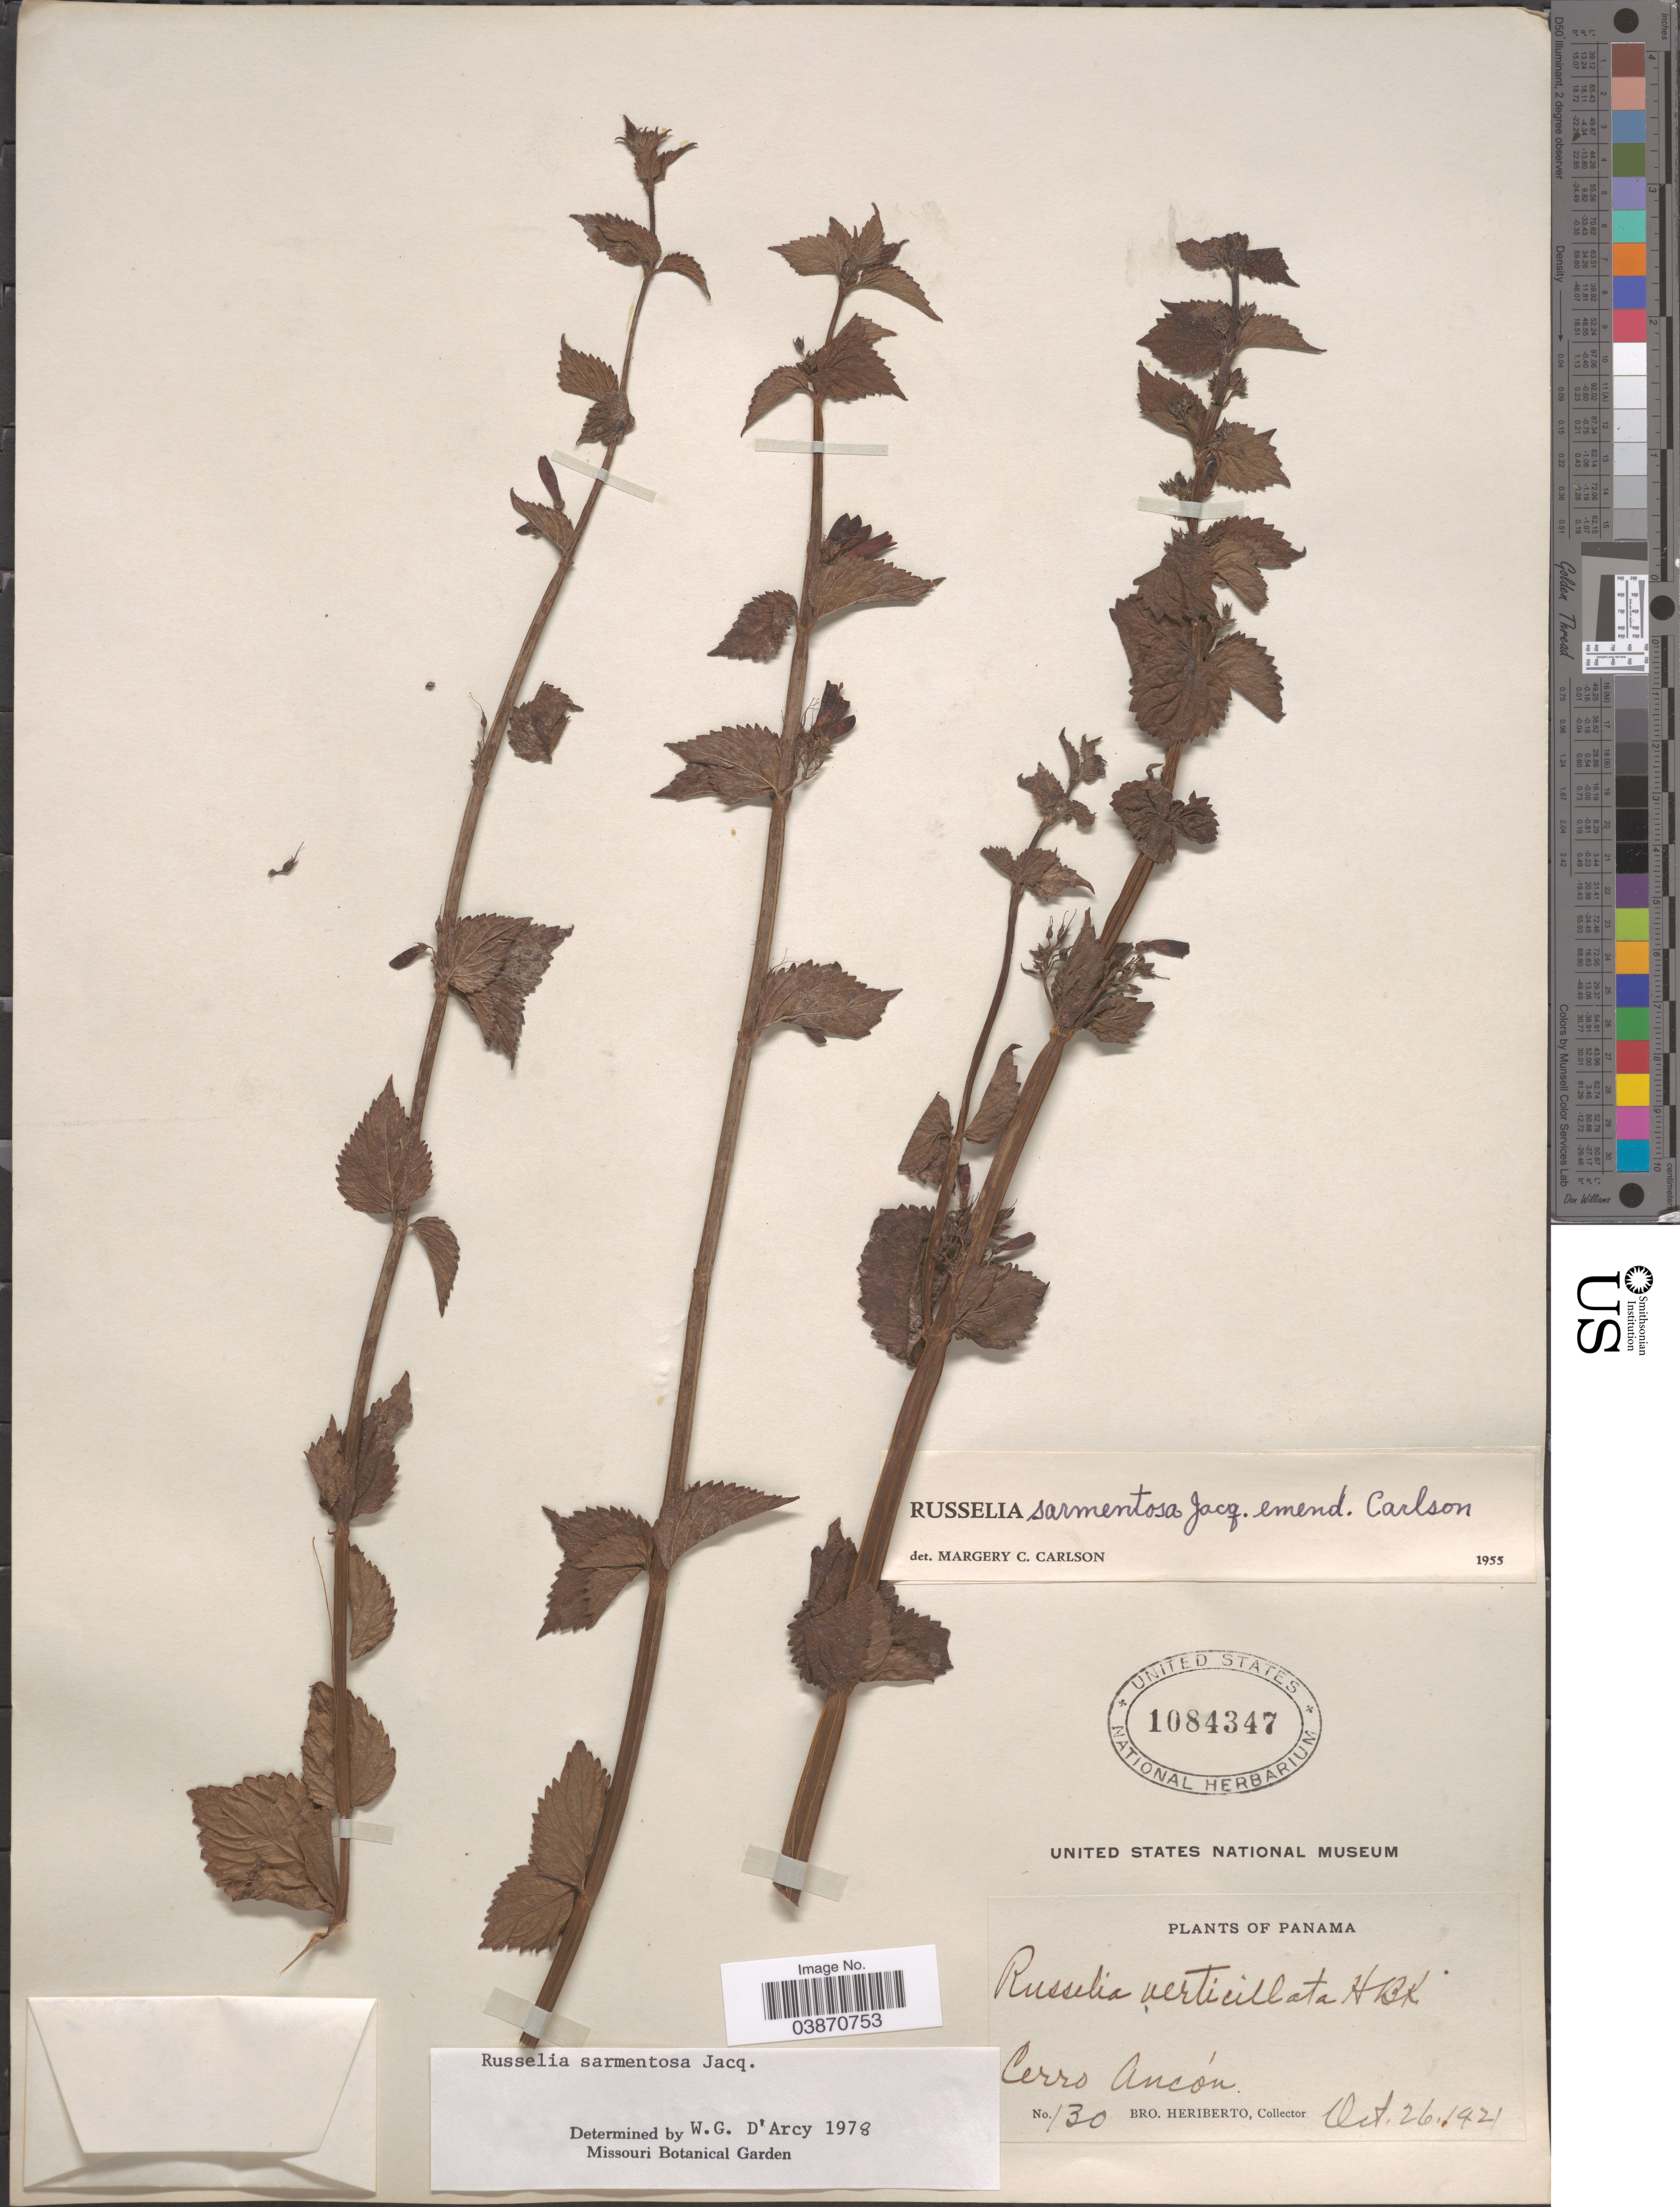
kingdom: Plantae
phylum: Tracheophyta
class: Magnoliopsida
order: Lamiales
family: Plantaginaceae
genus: Russelia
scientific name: Russelia sarmentosa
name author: Jacq.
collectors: B. Heriberto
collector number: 130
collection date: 1921-10-26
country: Panama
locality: Cerro Ancón.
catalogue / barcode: US 1084347